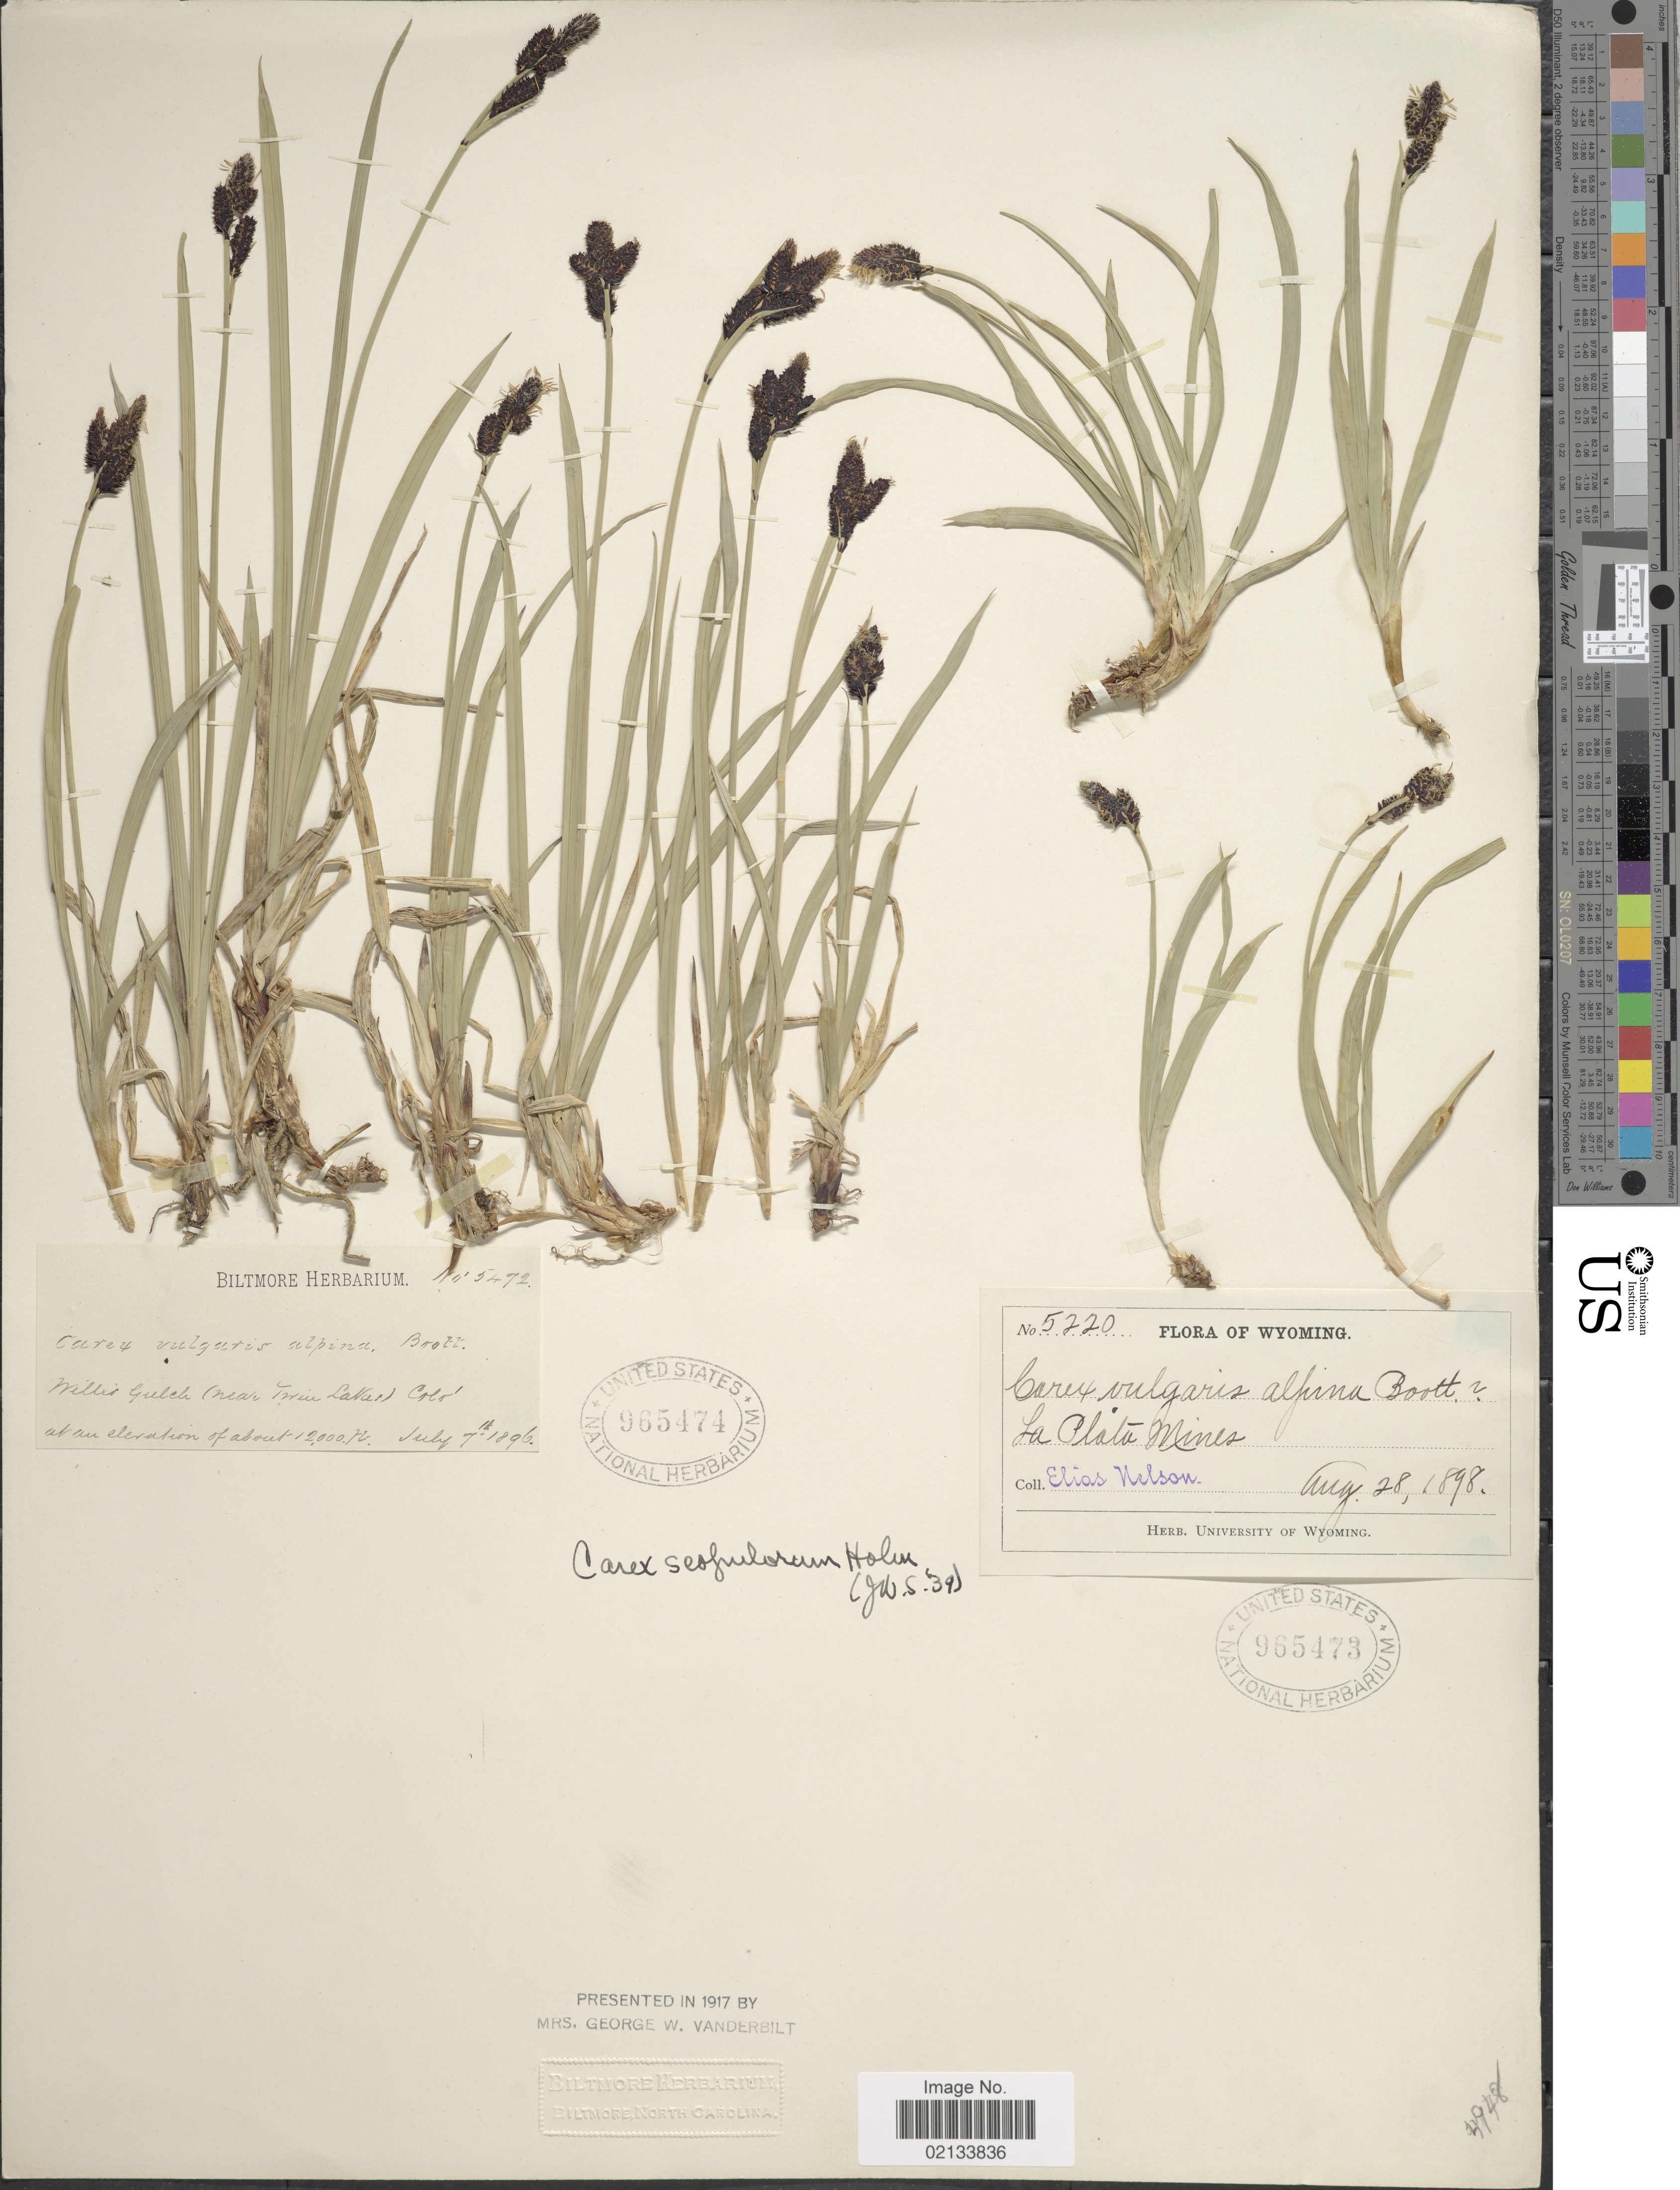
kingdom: Plantae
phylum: Tracheophyta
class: Liliopsida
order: Poales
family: Cyperaceae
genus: Carex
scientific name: Carex scopulorum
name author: Holm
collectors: ex herb. Biltmore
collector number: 5472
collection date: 1896-07-07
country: United States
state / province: Colorado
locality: Miller's Gulch (near Tweir Lakes)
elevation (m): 3658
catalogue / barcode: US 965474